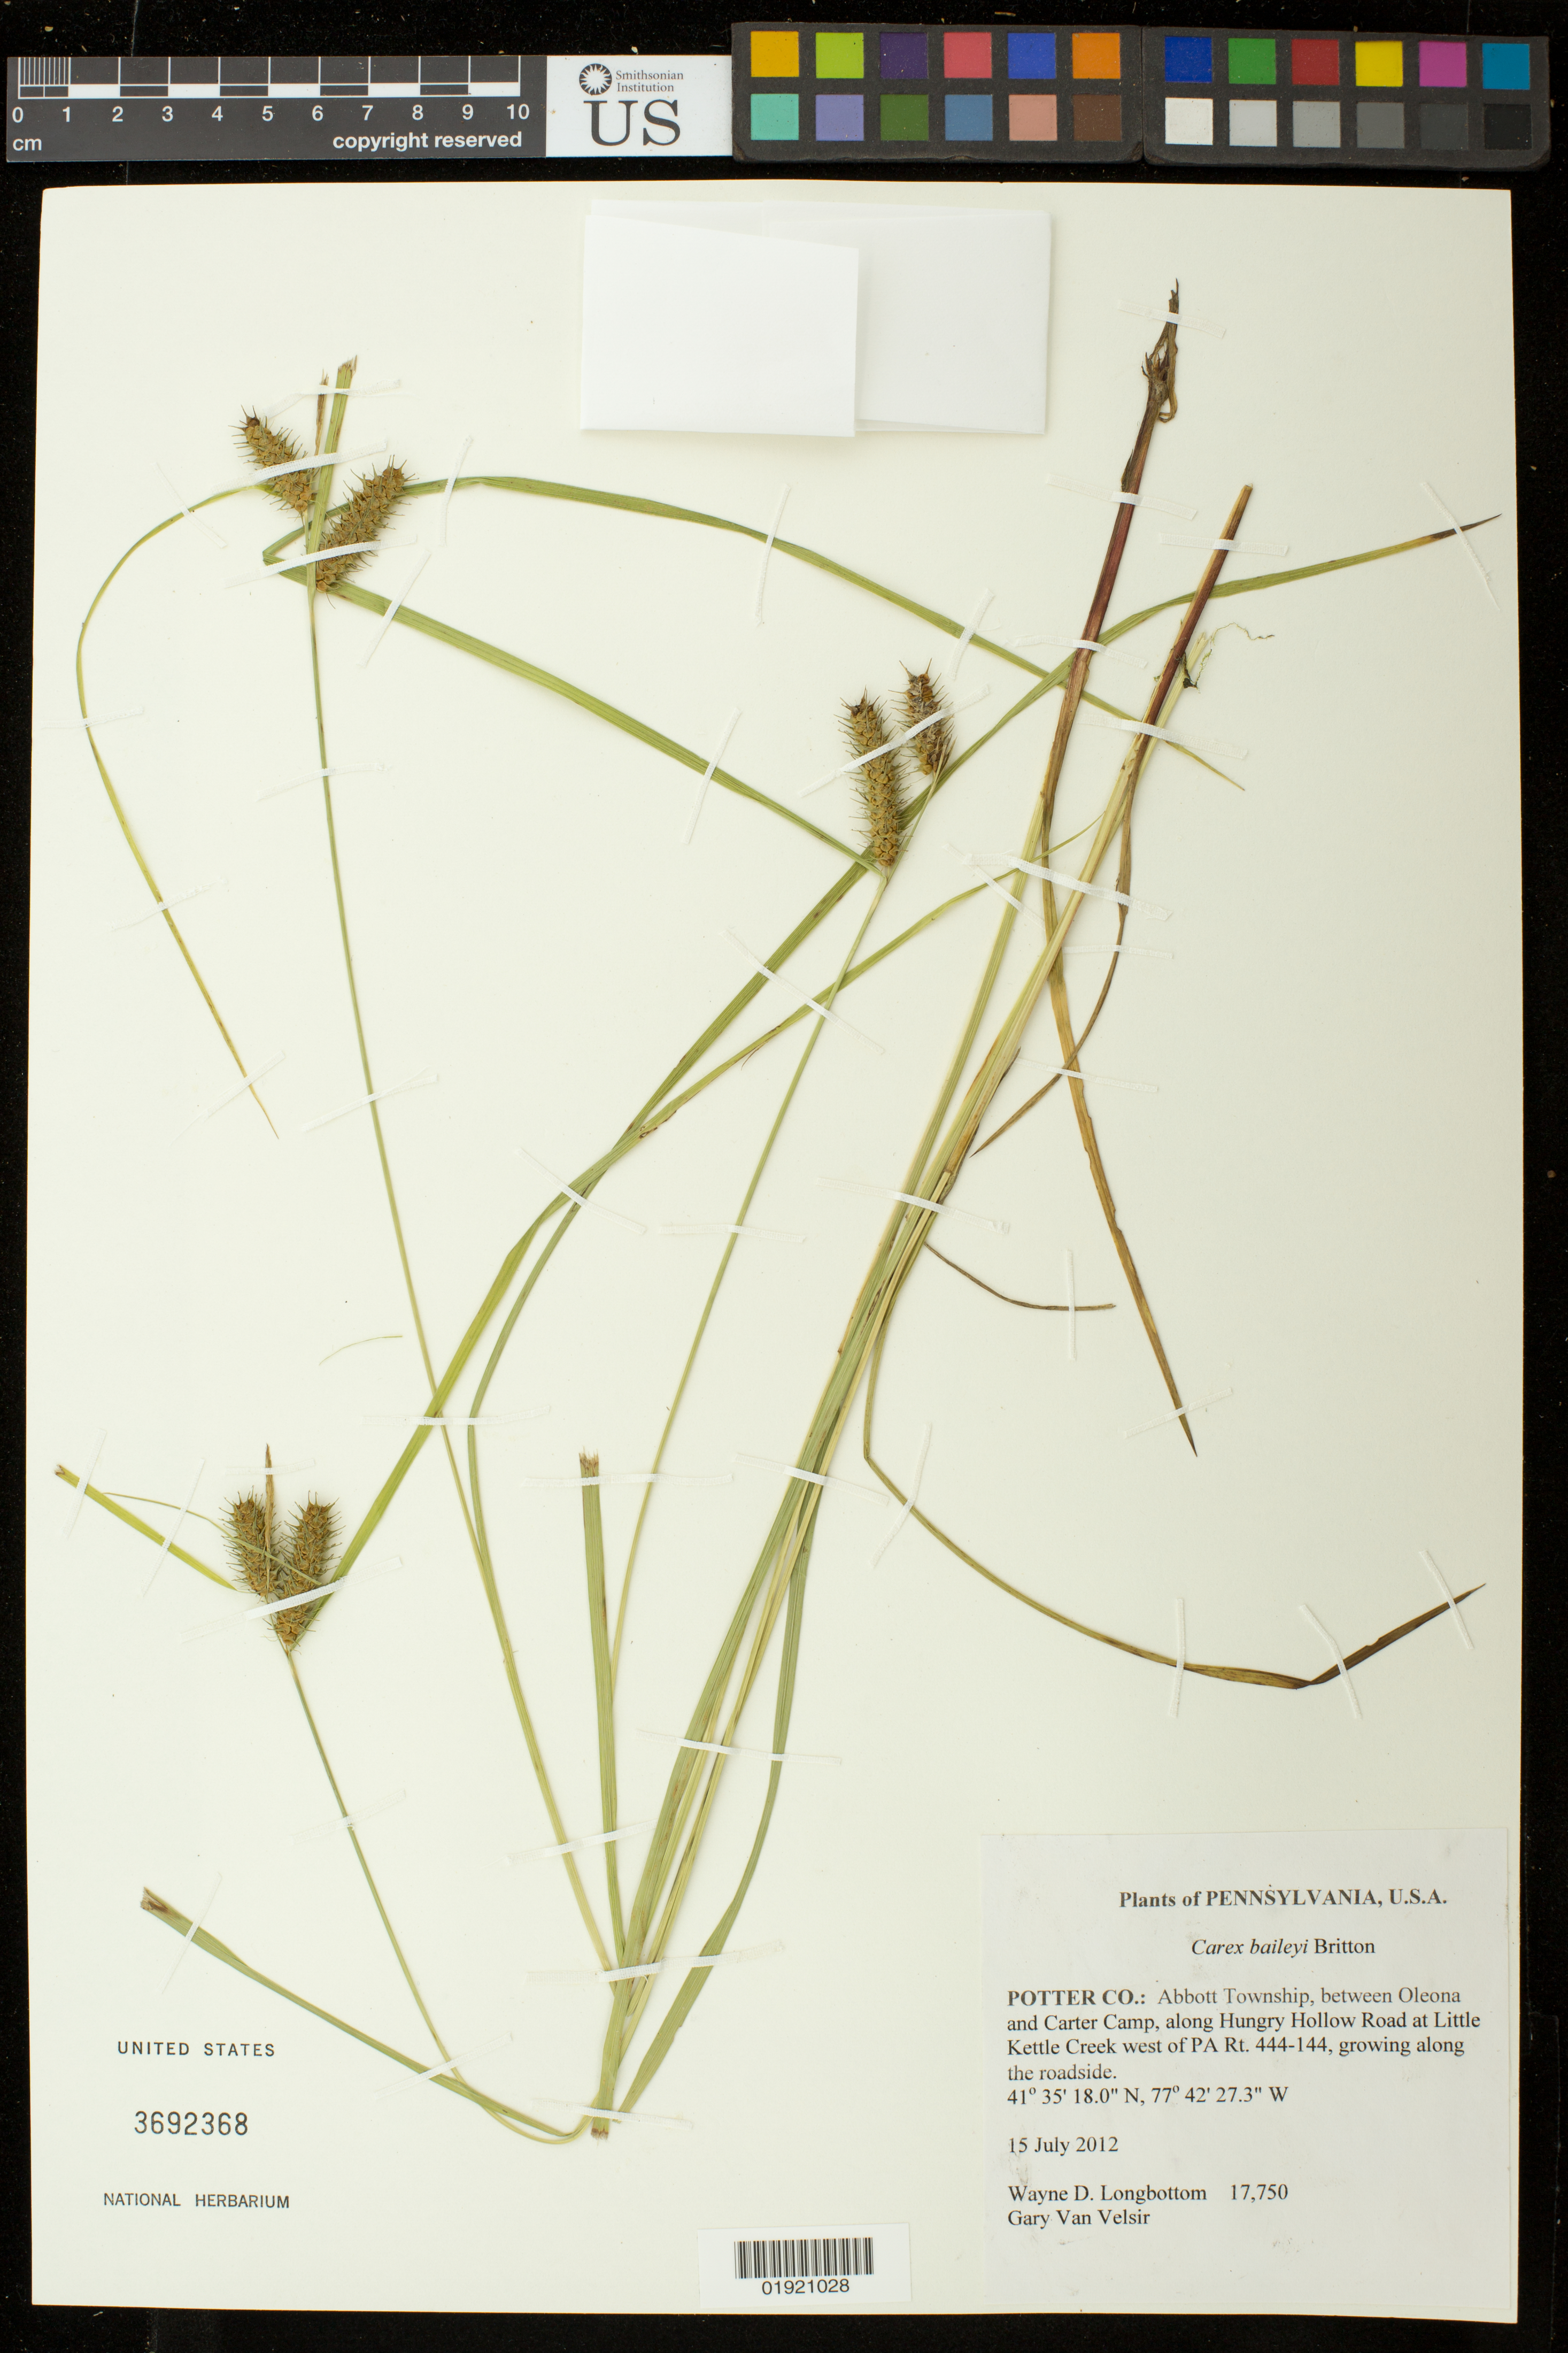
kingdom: Plantae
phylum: Tracheophyta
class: Liliopsida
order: Poales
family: Cyperaceae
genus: Carex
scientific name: Carex baileyi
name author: Britton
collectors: W. D. Longbottom & G. Van Velsir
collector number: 17750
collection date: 2012-07-15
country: United States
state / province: Pennsylvania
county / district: Potter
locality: Potter Co.: Abbott Township, between Oleona and Carter Camp, along Hungry Hollow Road at Little Kettle Creek west of PA Rt. 444-144.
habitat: Growing along the roadside.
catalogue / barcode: US 3692368